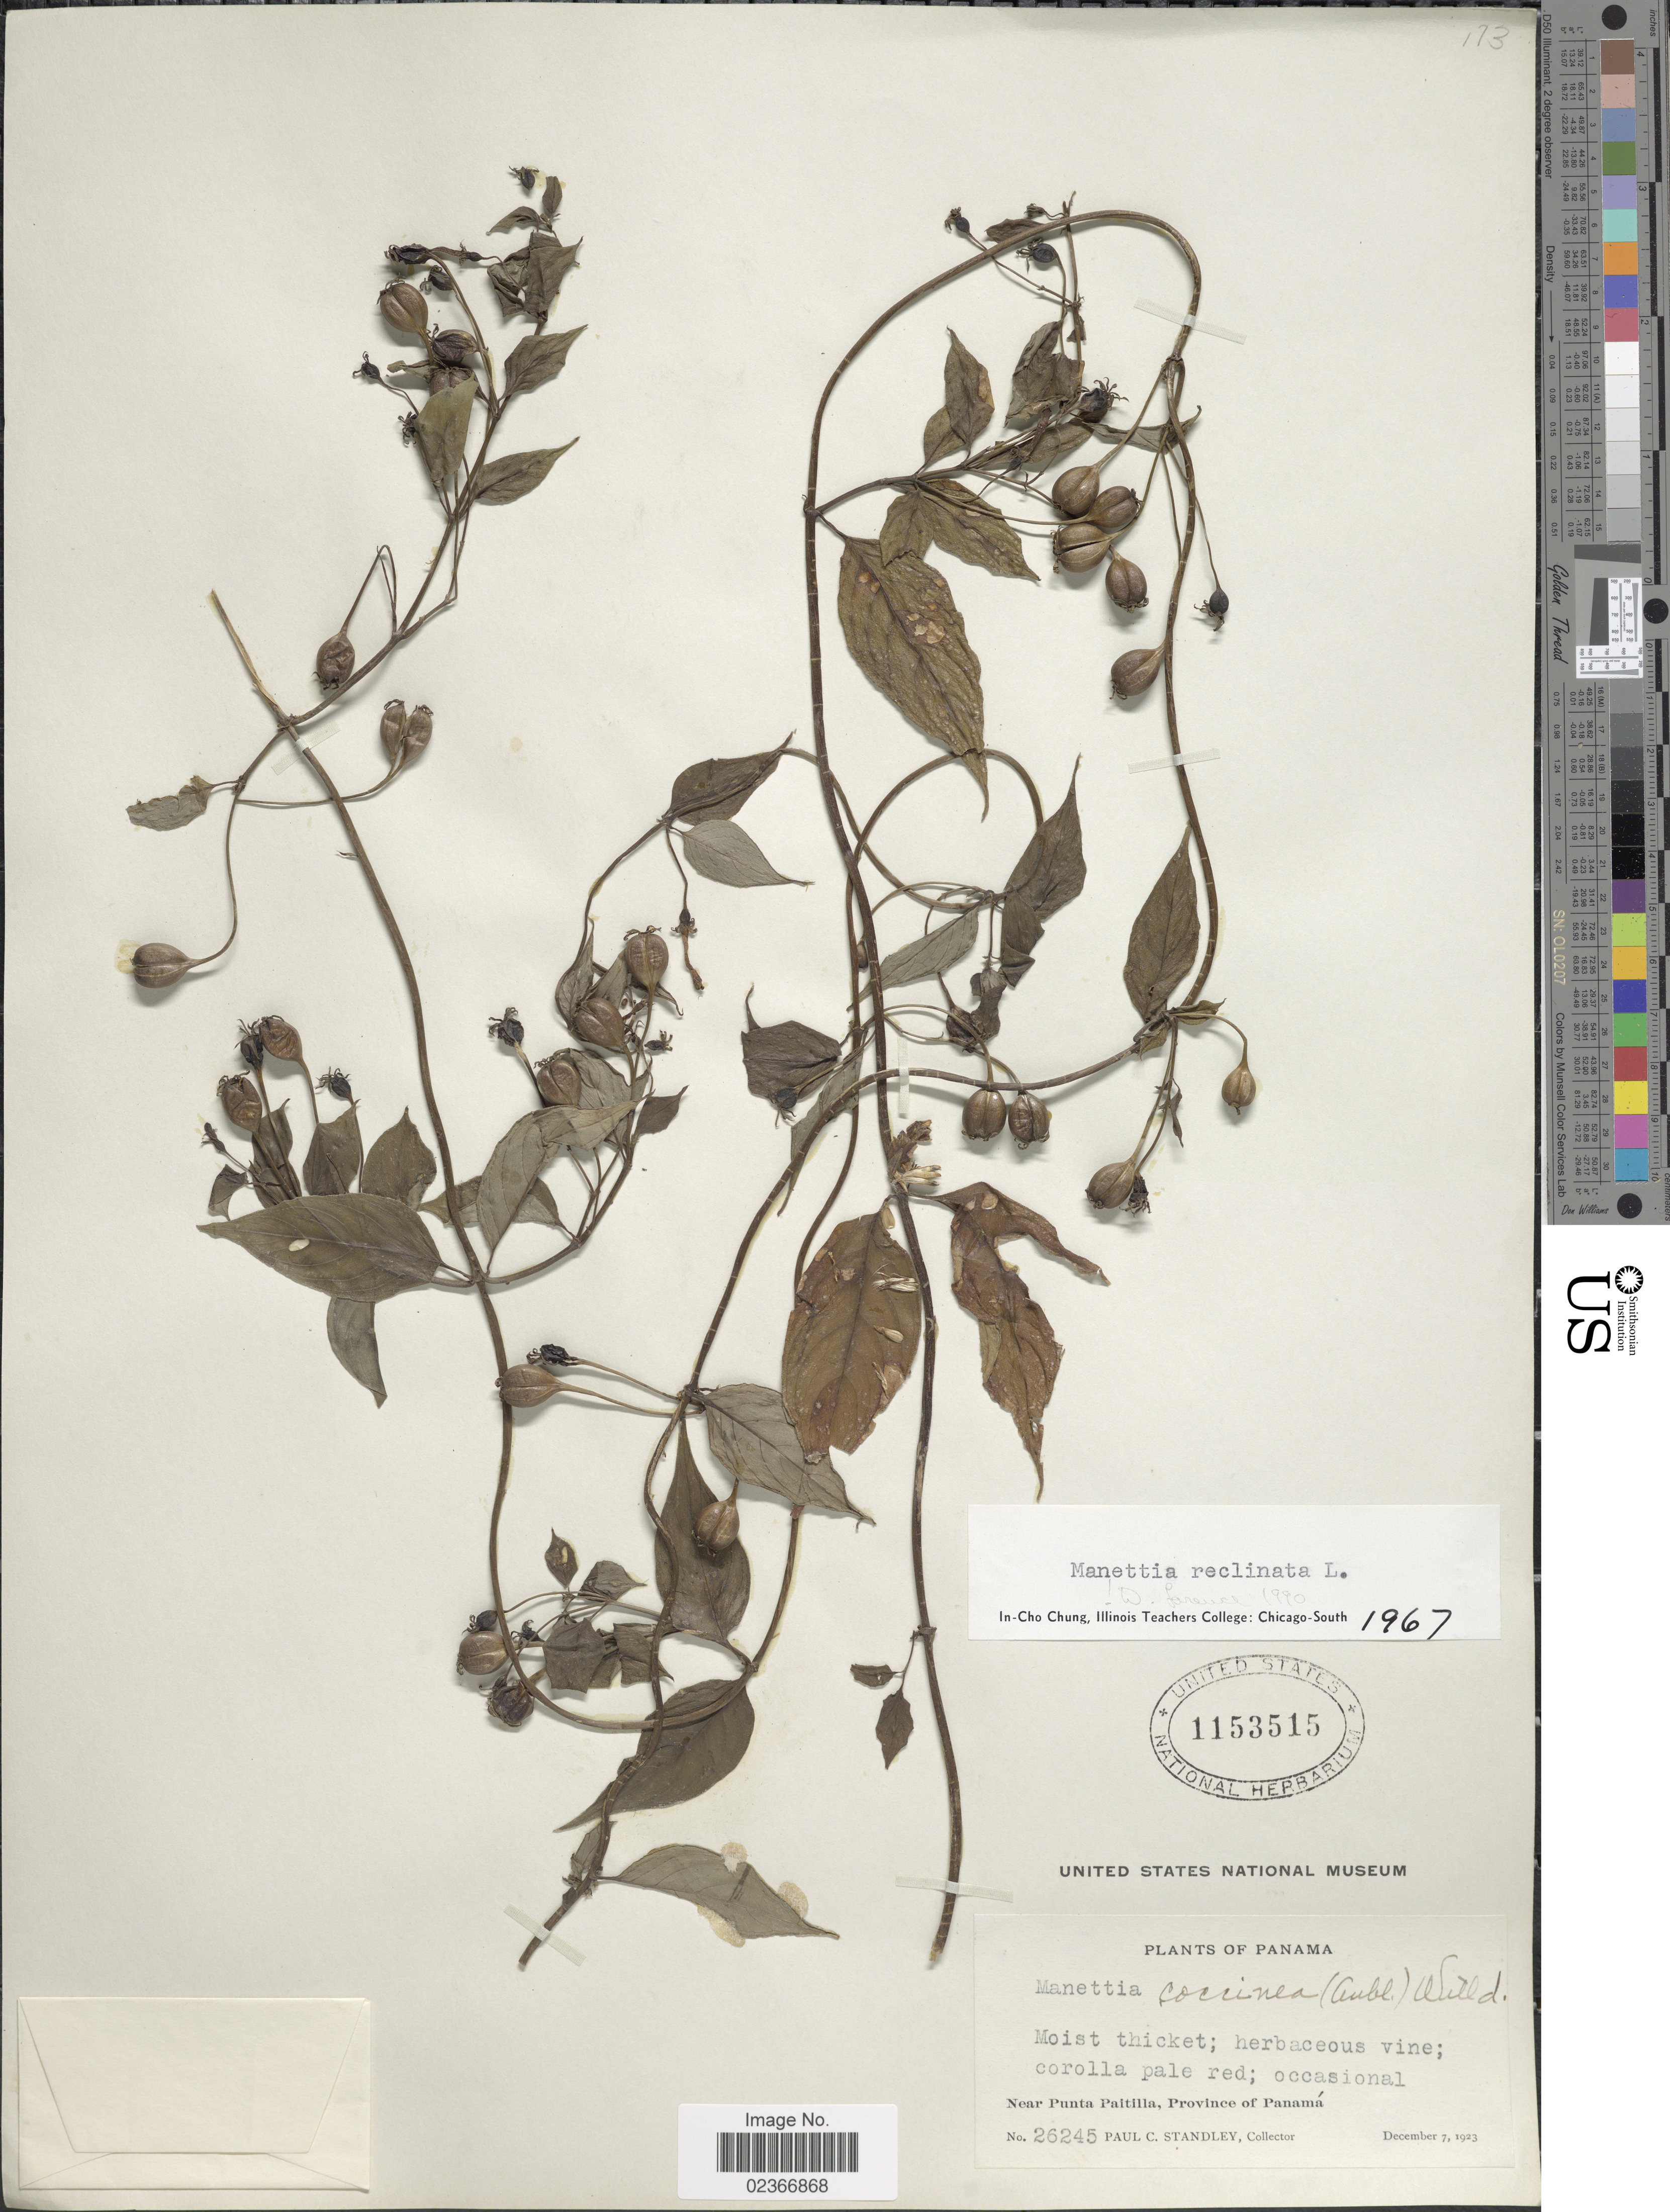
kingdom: Plantae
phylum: Tracheophyta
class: Magnoliopsida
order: Gentianales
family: Rubiaceae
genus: Manettia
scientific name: Manettia reclinata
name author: L.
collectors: P. C. Standley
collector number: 26245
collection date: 1923-12-07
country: Panama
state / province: Panamá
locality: Near Punta Paitilla, Province of Panama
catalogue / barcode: US 1153515